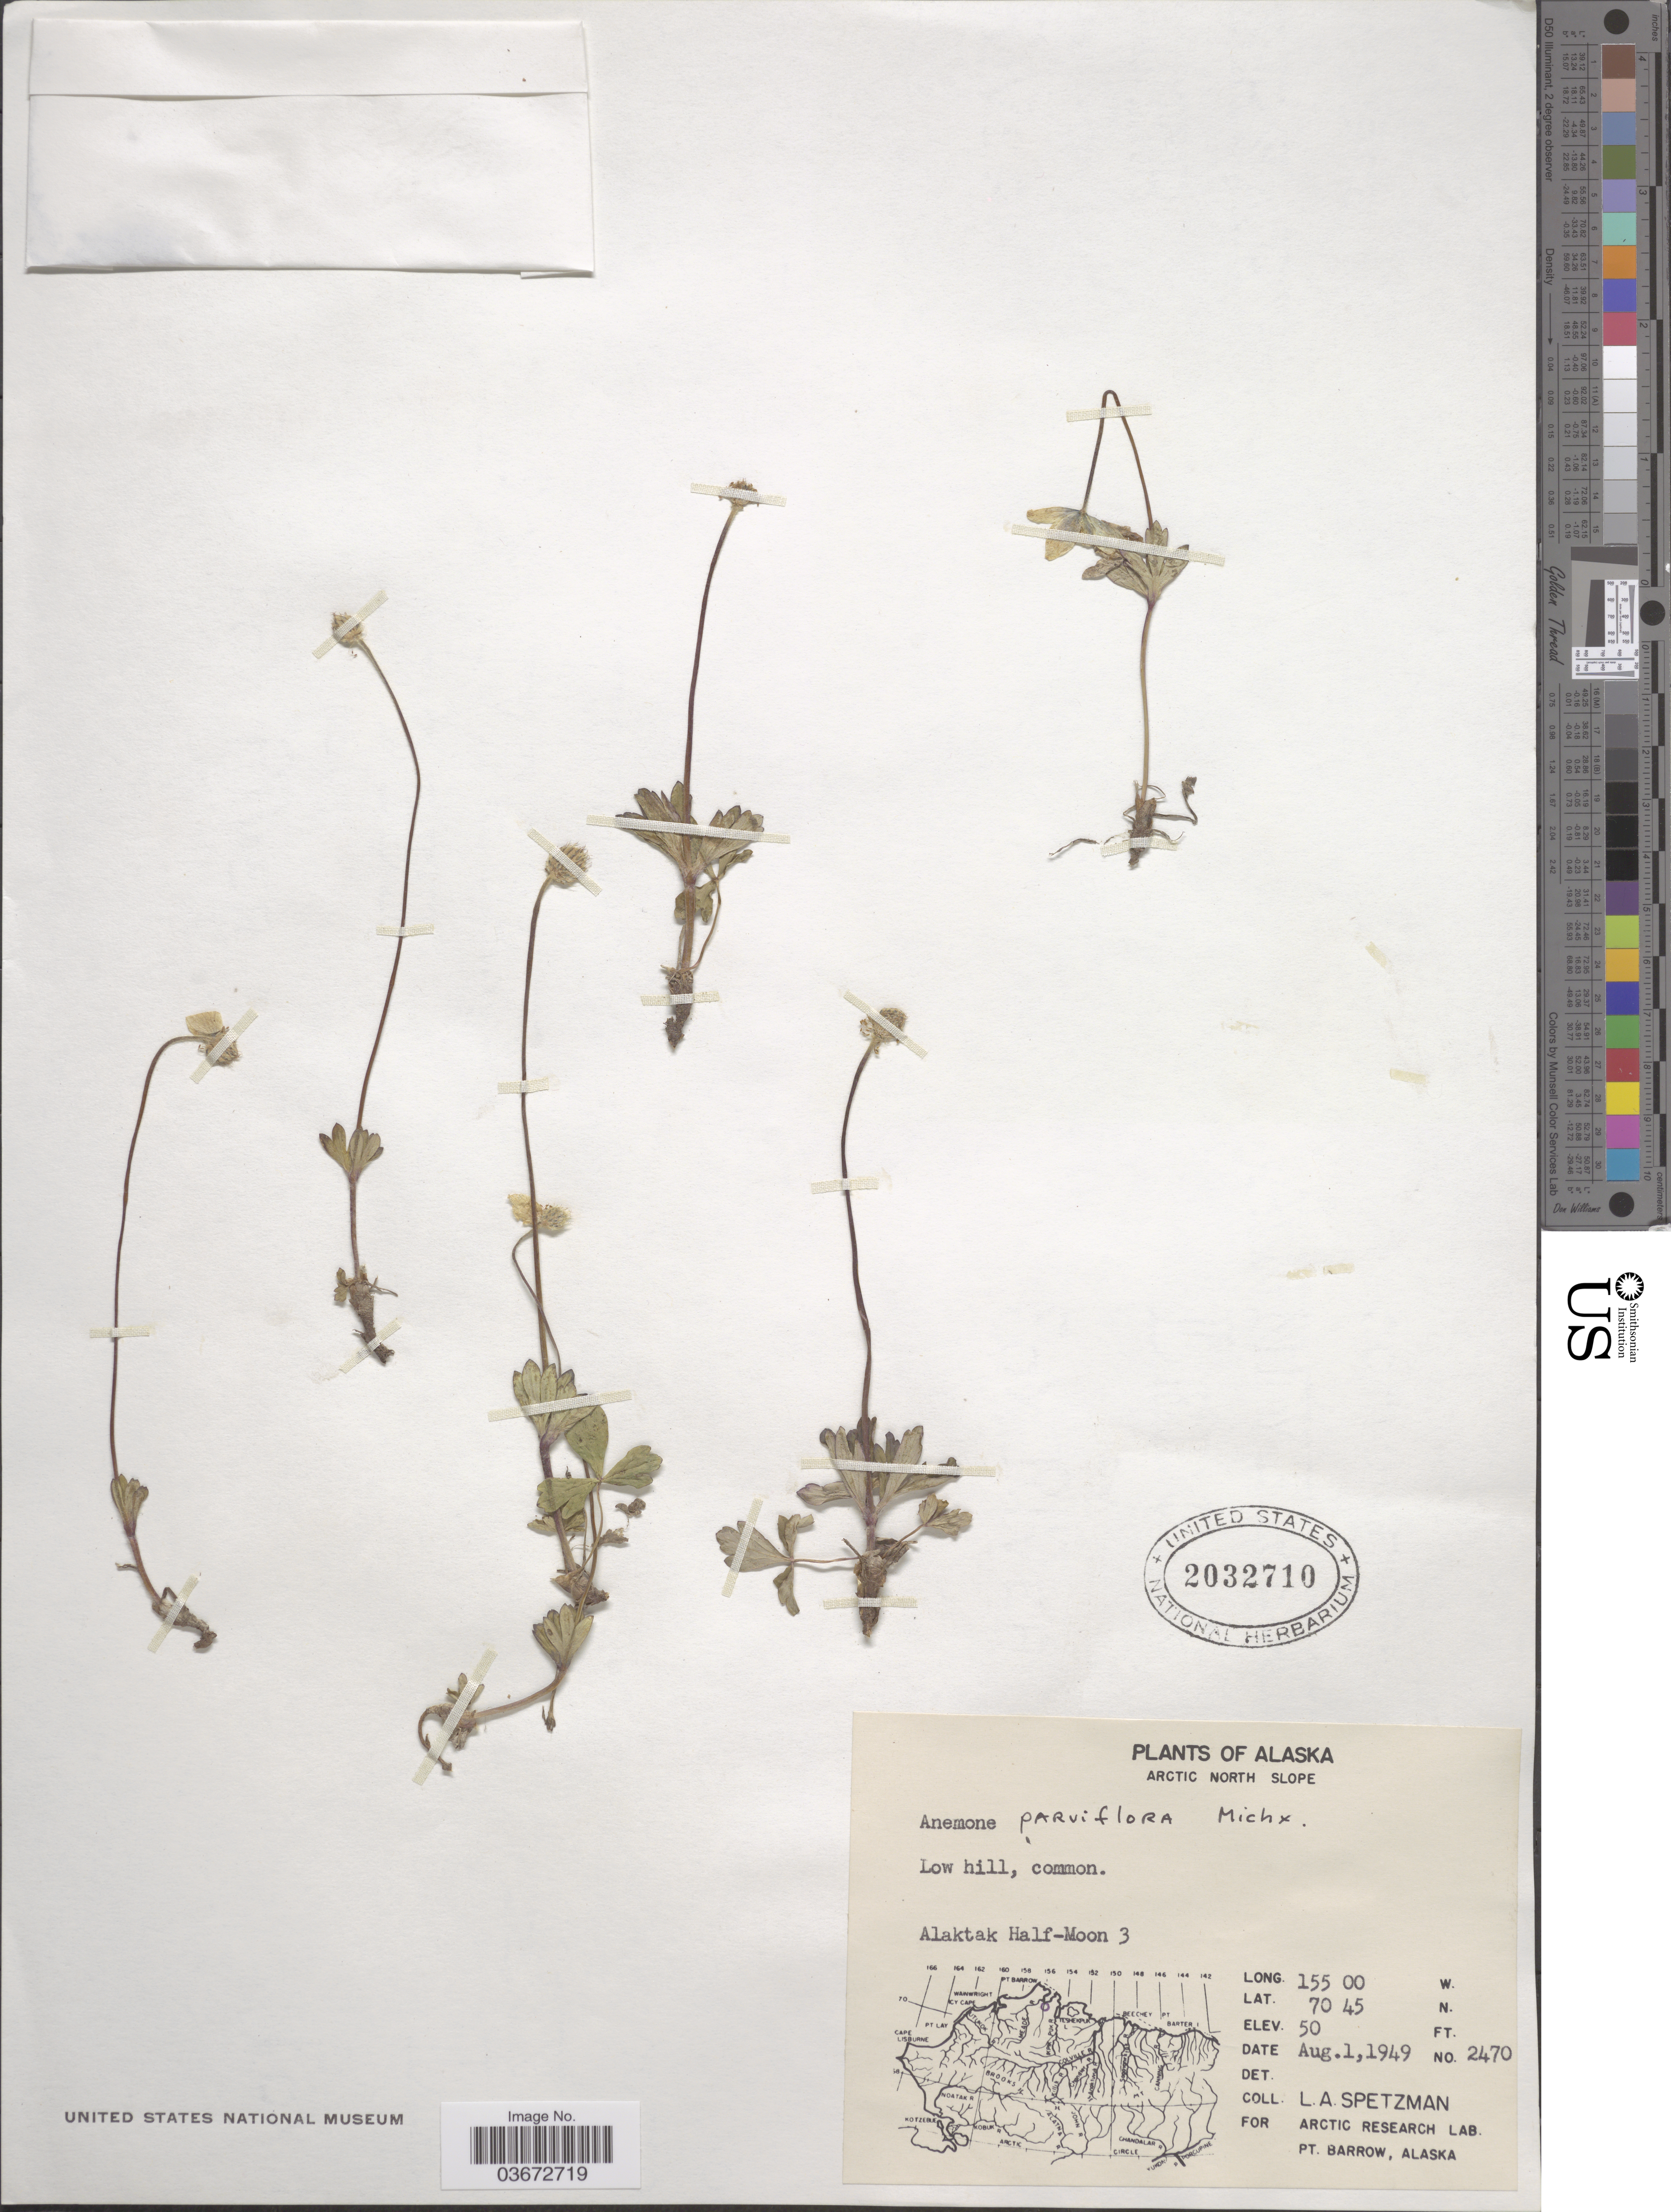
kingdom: Plantae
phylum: Tracheophyta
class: Magnoliopsida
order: Ranunculales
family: Ranunculaceae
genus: Anemone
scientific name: Anemone parviflora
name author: Michx.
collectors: L. Spetzman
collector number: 2470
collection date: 1949-08-01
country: United States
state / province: Alaska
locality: Arctic North Slope. Alaktak Half-Moon 3.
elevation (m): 15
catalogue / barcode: US 2032710